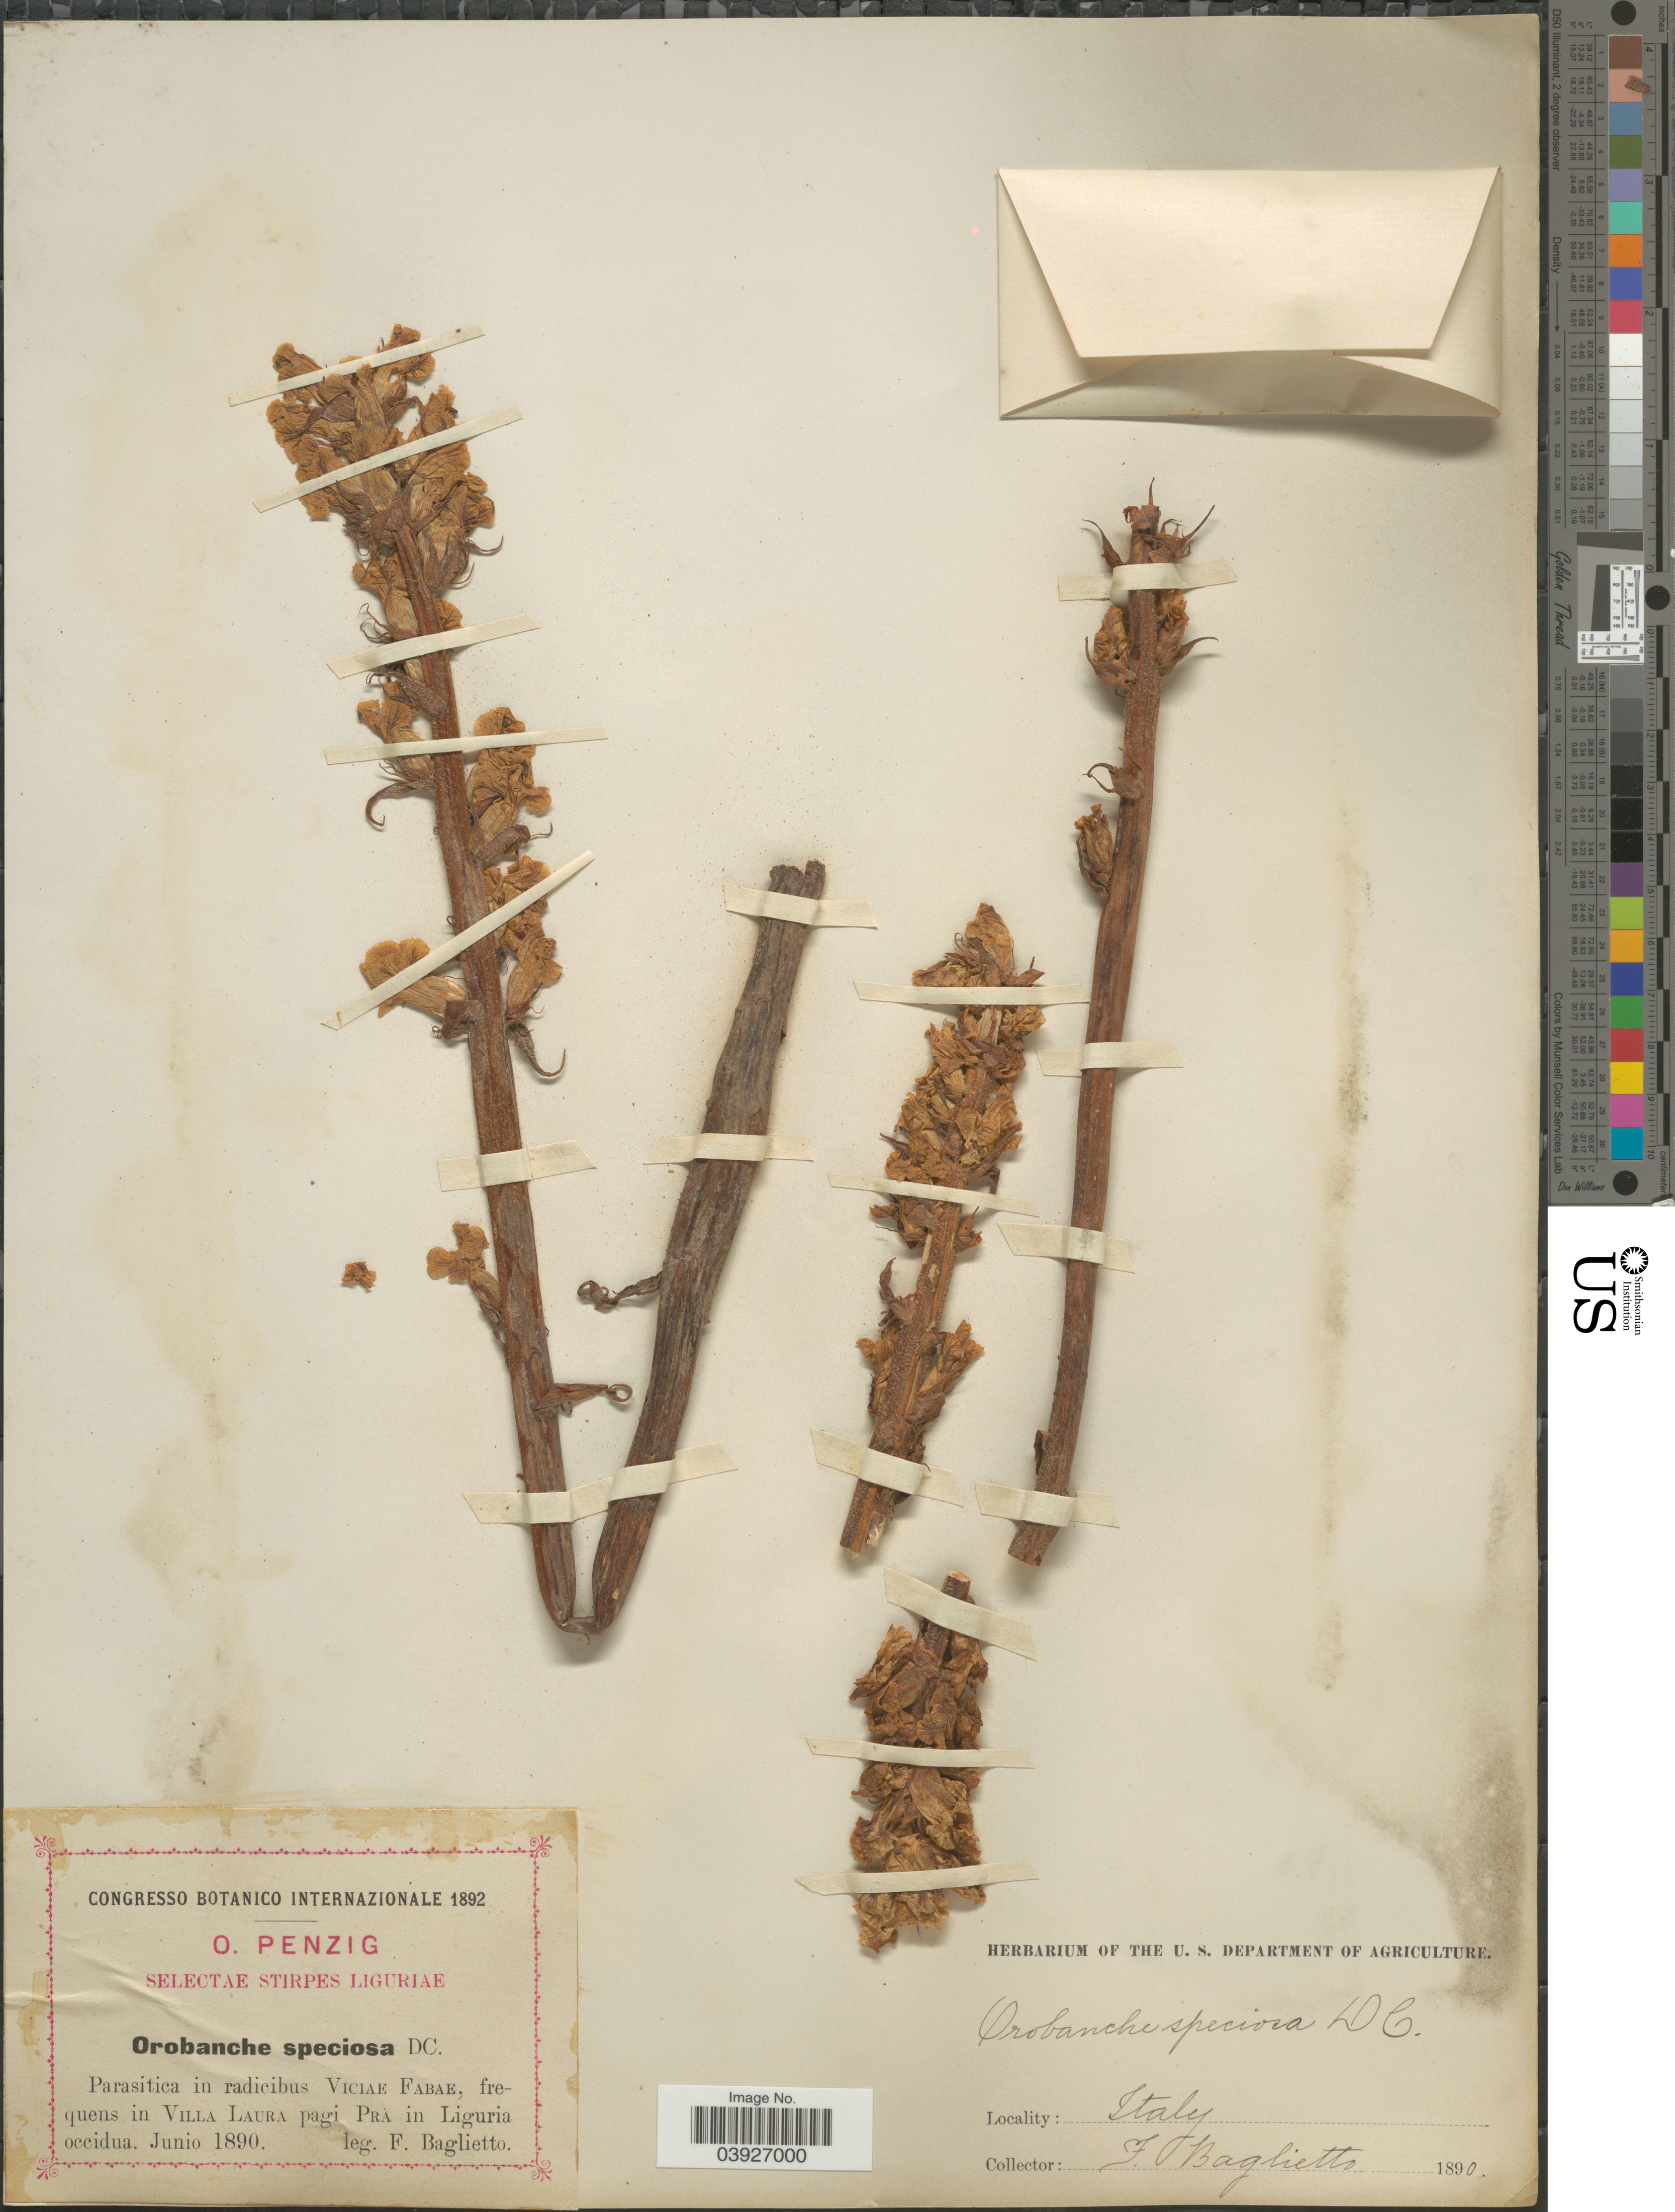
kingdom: Plantae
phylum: Tracheophyta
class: Magnoliopsida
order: Lamiales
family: Orobanchaceae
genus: Orobanche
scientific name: Orobanche speciosa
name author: DC.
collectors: F. Baglietto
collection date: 1890-06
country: Italy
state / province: Liguria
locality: Parasitica in radicibus Viciae Fabae, frequens in Villa Laura pagi in Liguria occidua.